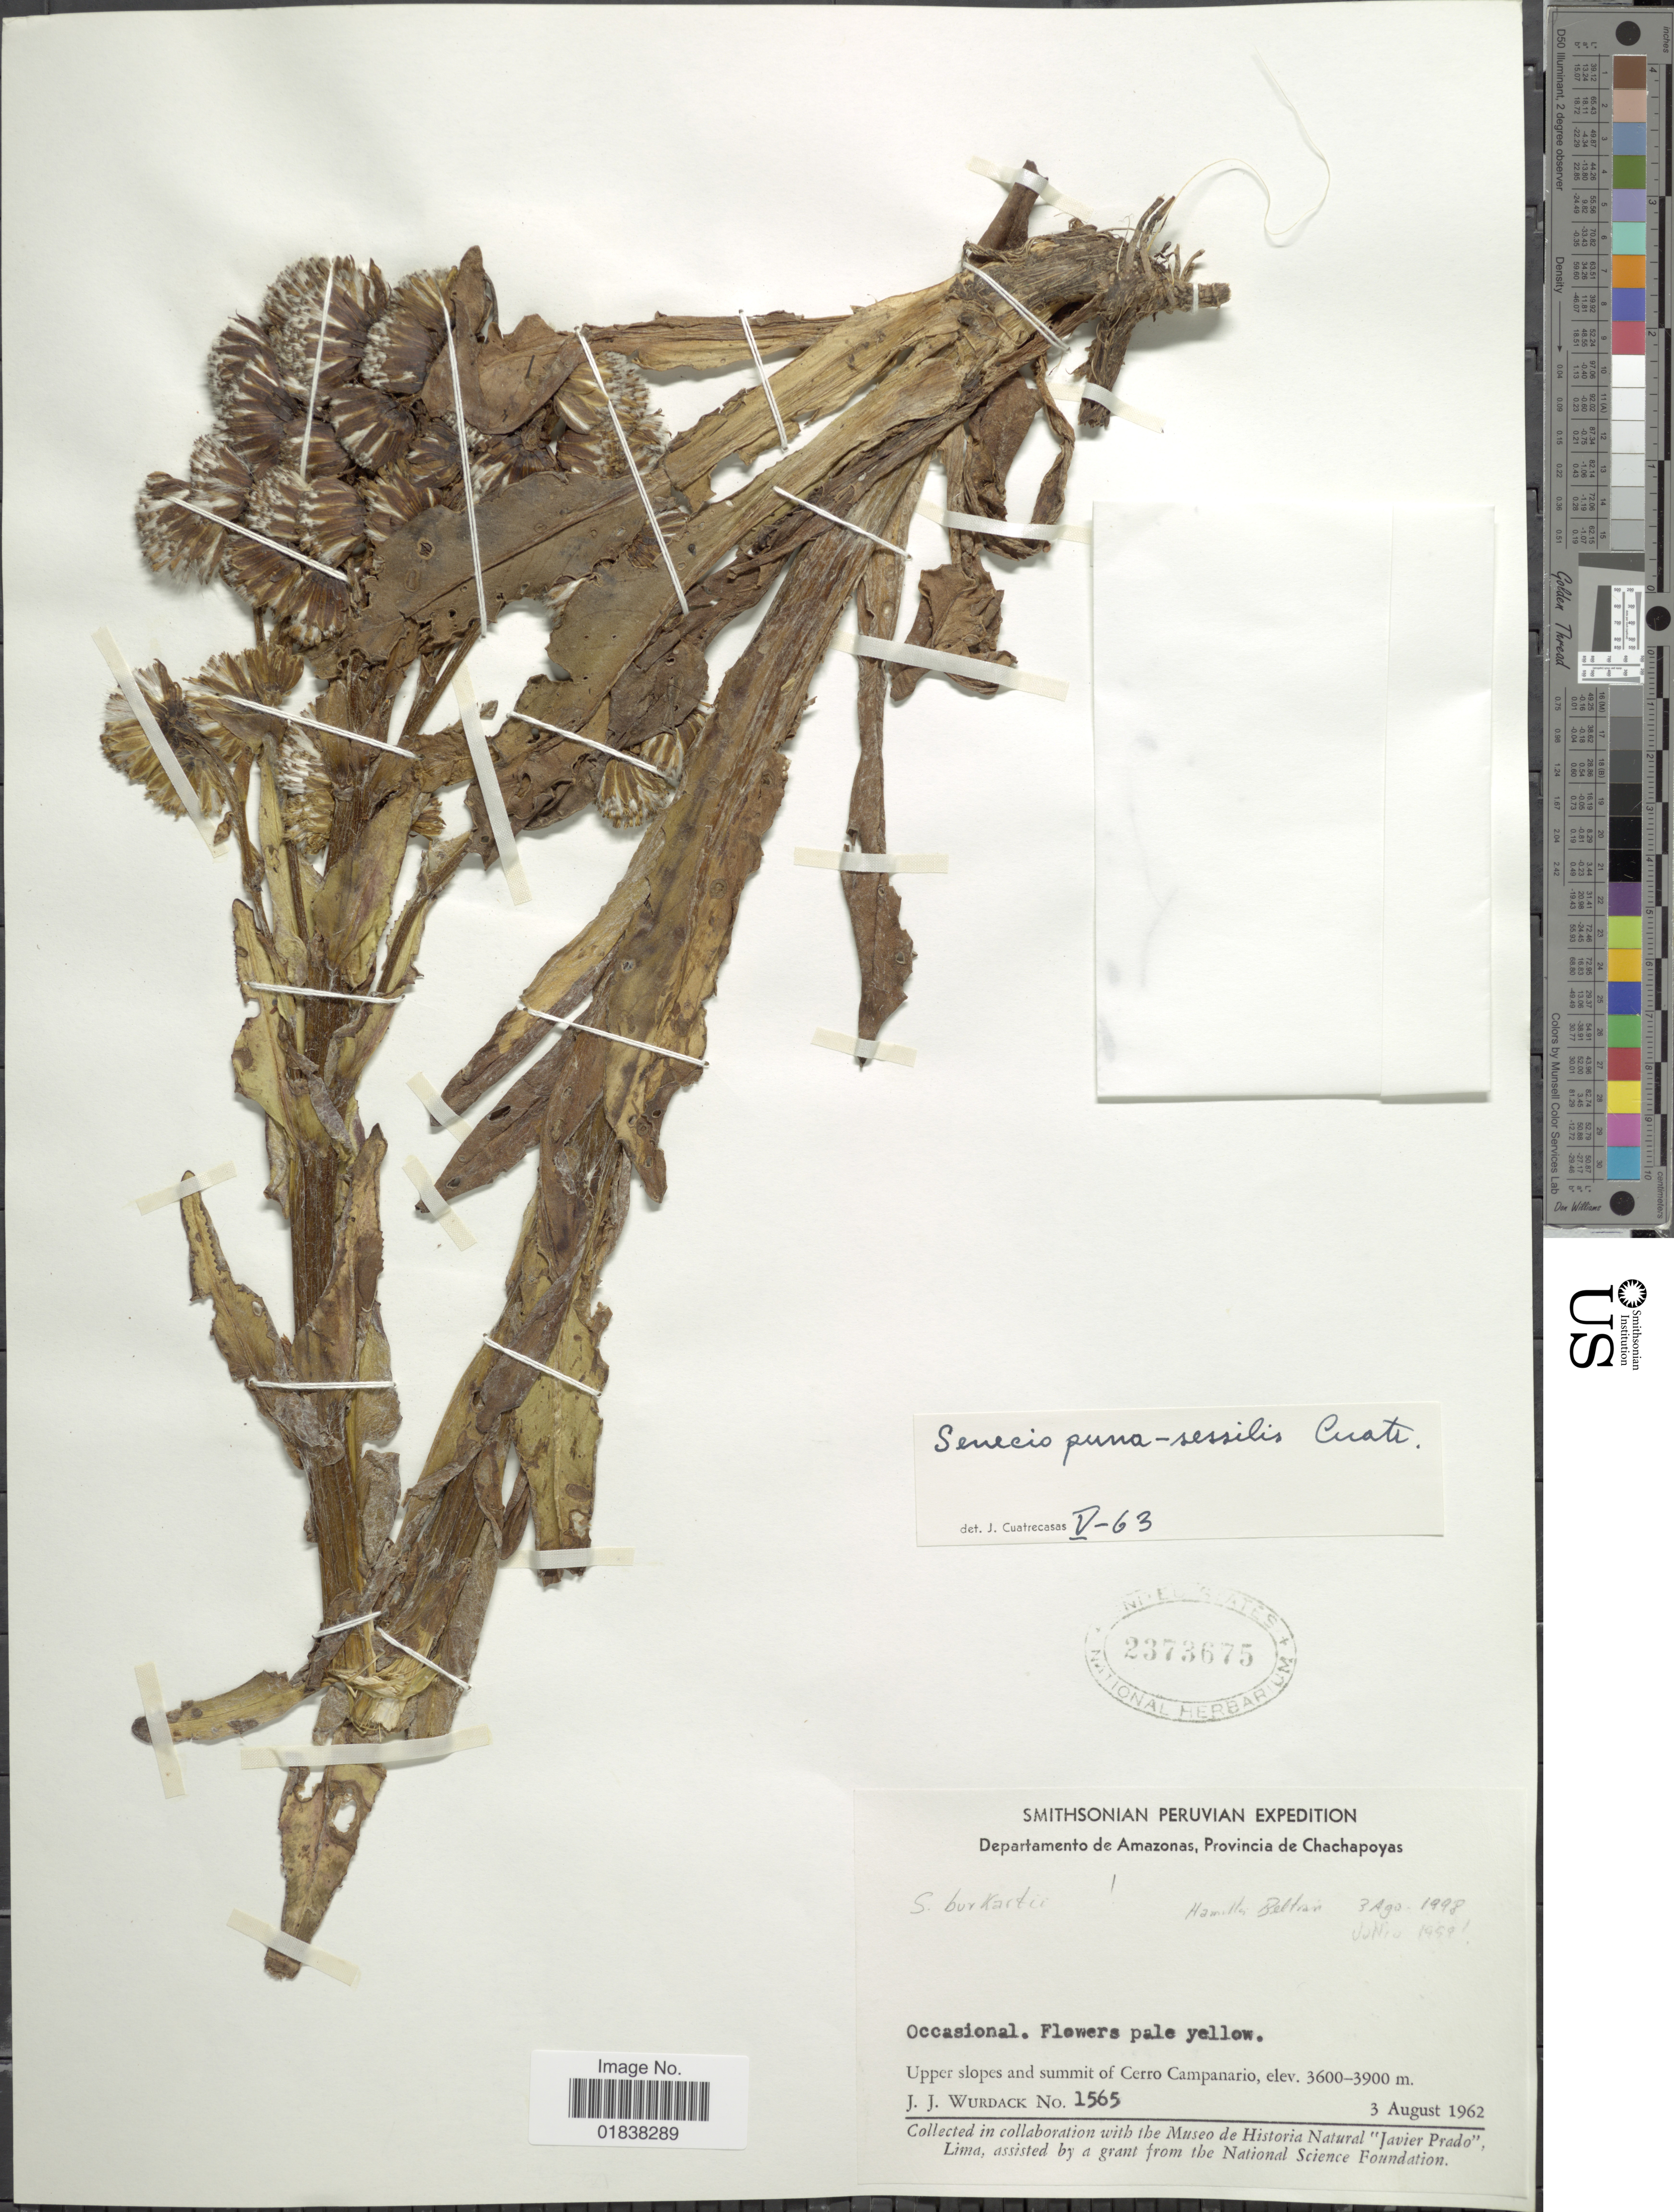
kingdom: Plantae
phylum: Tracheophyta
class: Magnoliopsida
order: Asterales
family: Asteraceae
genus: Senecio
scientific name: Senecio puna-sessilis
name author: Cuatrec.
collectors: J. J. Wurdack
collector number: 1565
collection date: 1962-08-03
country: Peru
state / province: Amazonas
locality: Provincia de Chachapoyas, Upper slopes and summit of Cerro Campanario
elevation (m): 3600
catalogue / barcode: US 2373675